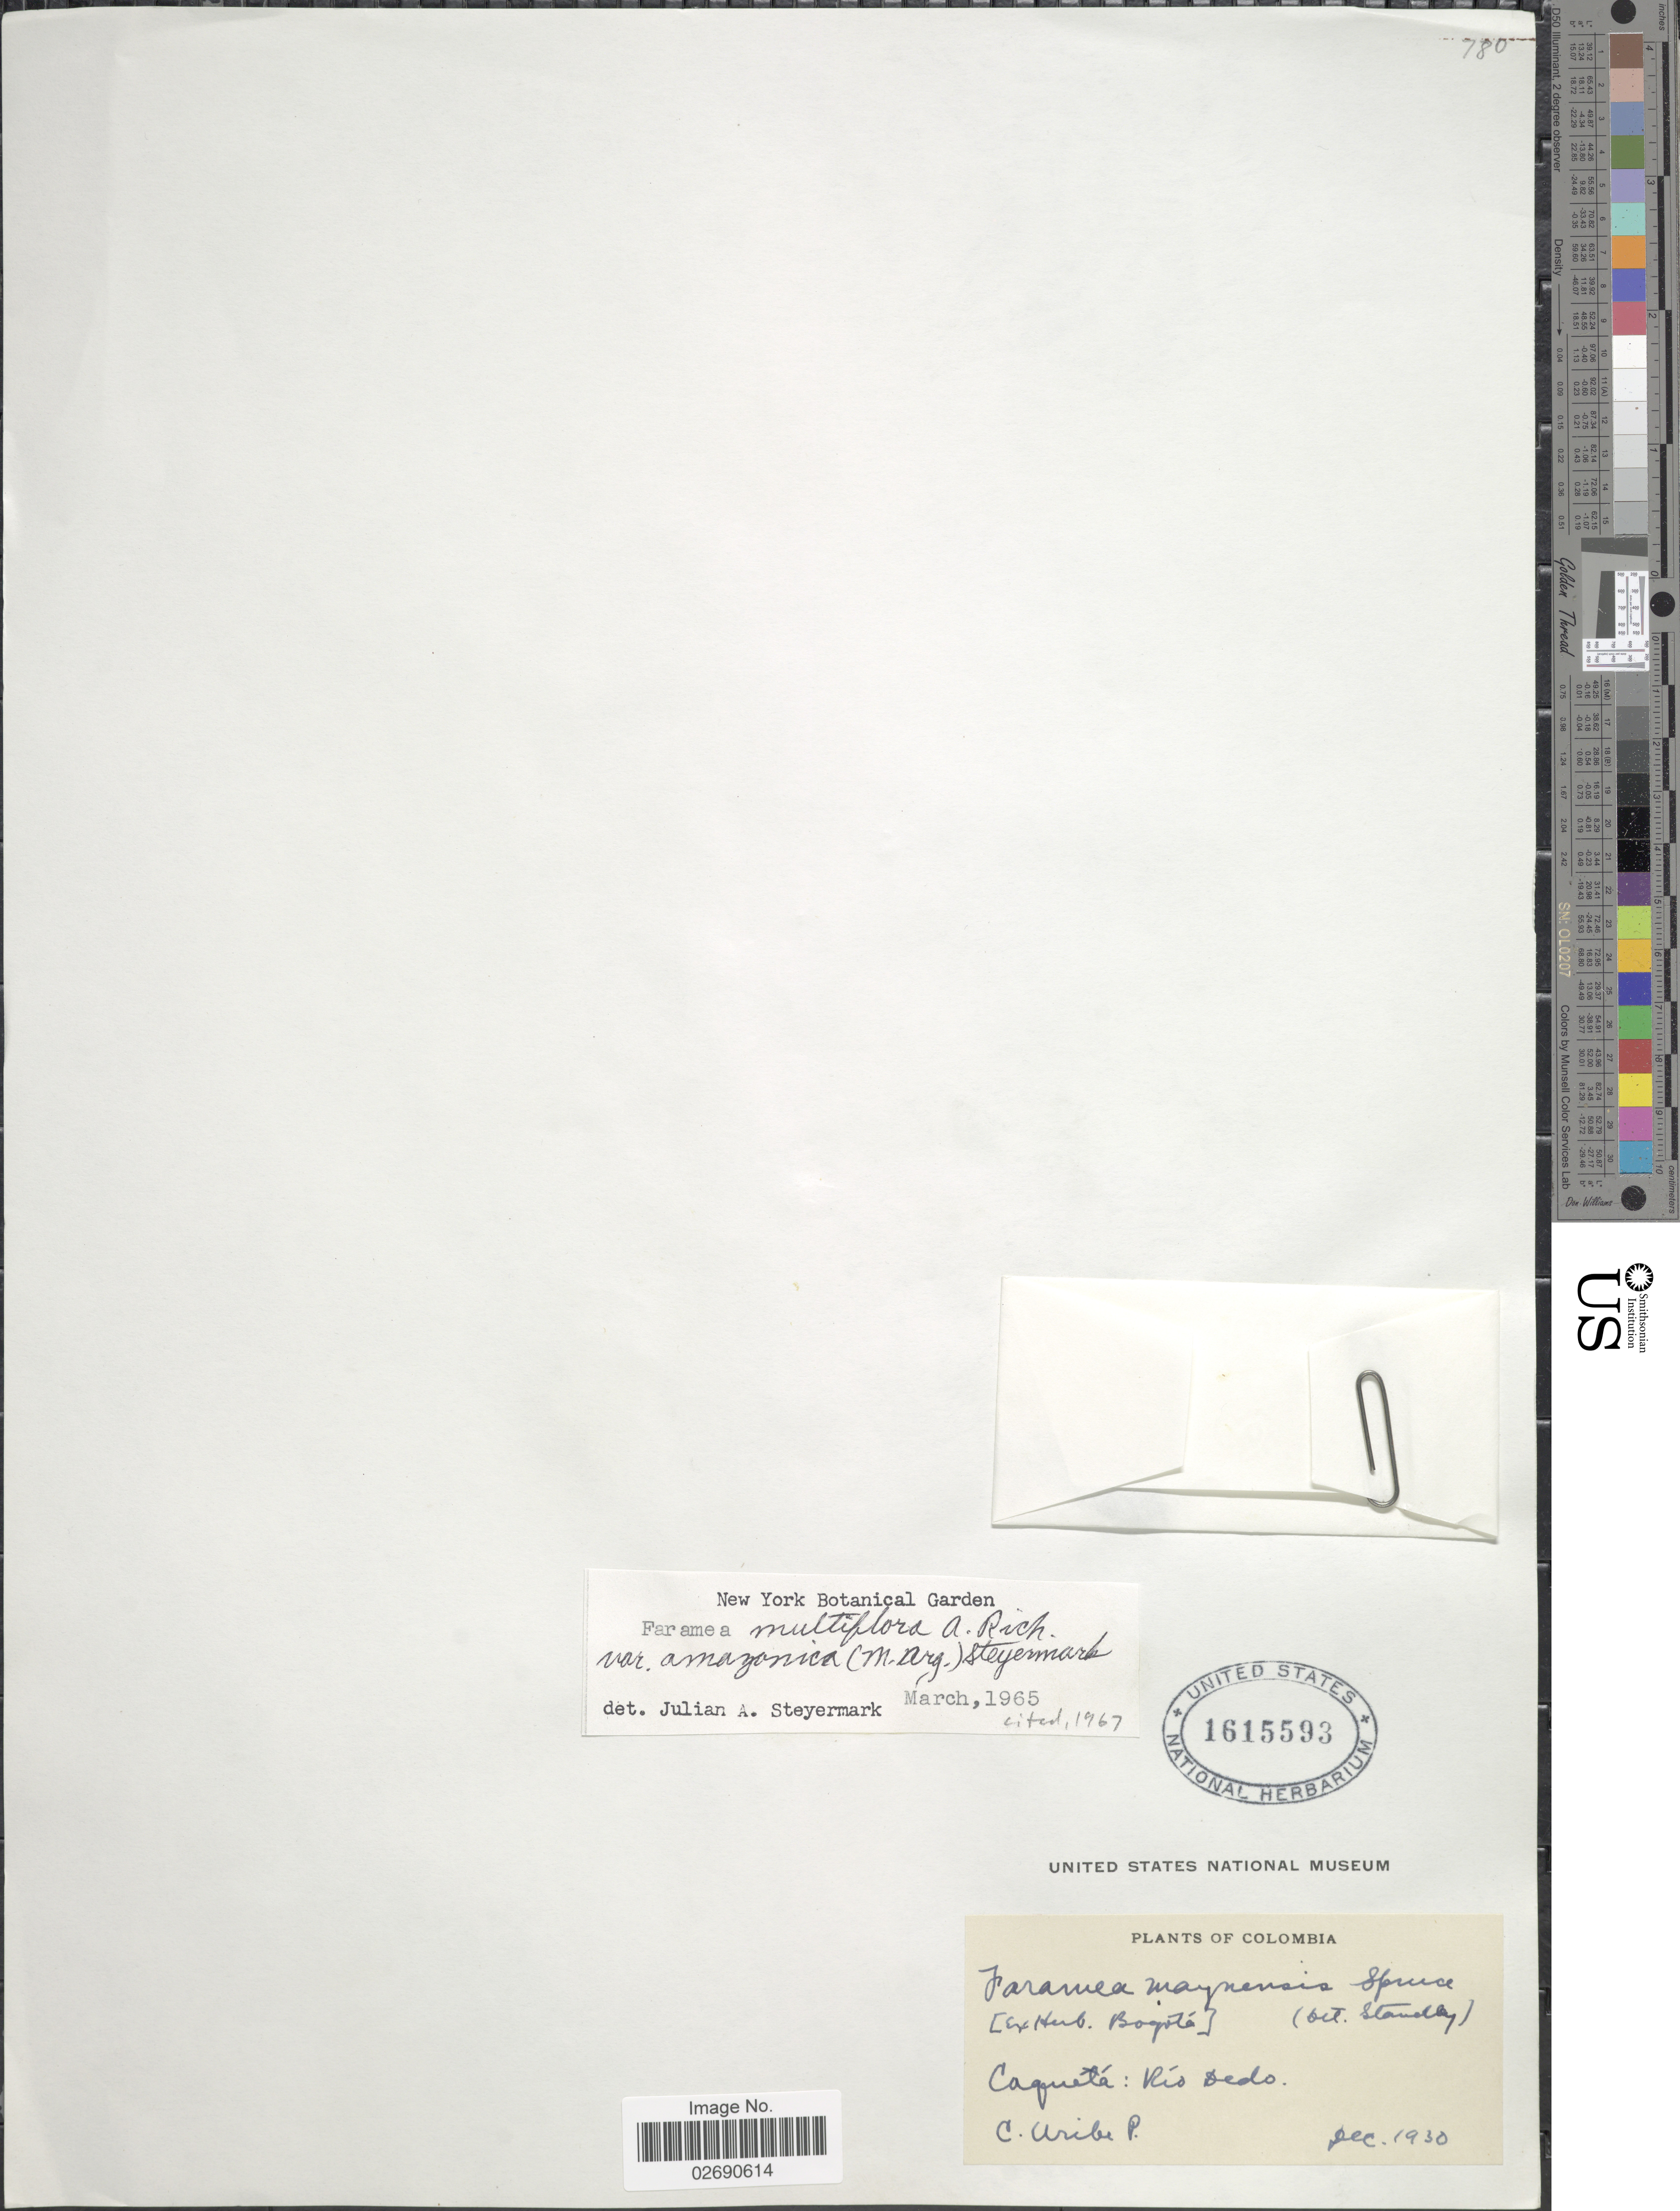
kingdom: Plantae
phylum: Tracheophyta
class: Magnoliopsida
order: Gentianales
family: Rubiaceae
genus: Faramea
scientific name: Faramea multiflora var. amazonica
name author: (Müll. Arg.) Steyerm.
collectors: C. Uribe P.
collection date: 1930-12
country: Colombia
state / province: Caquetá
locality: Rio Dedo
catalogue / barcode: US 1615593